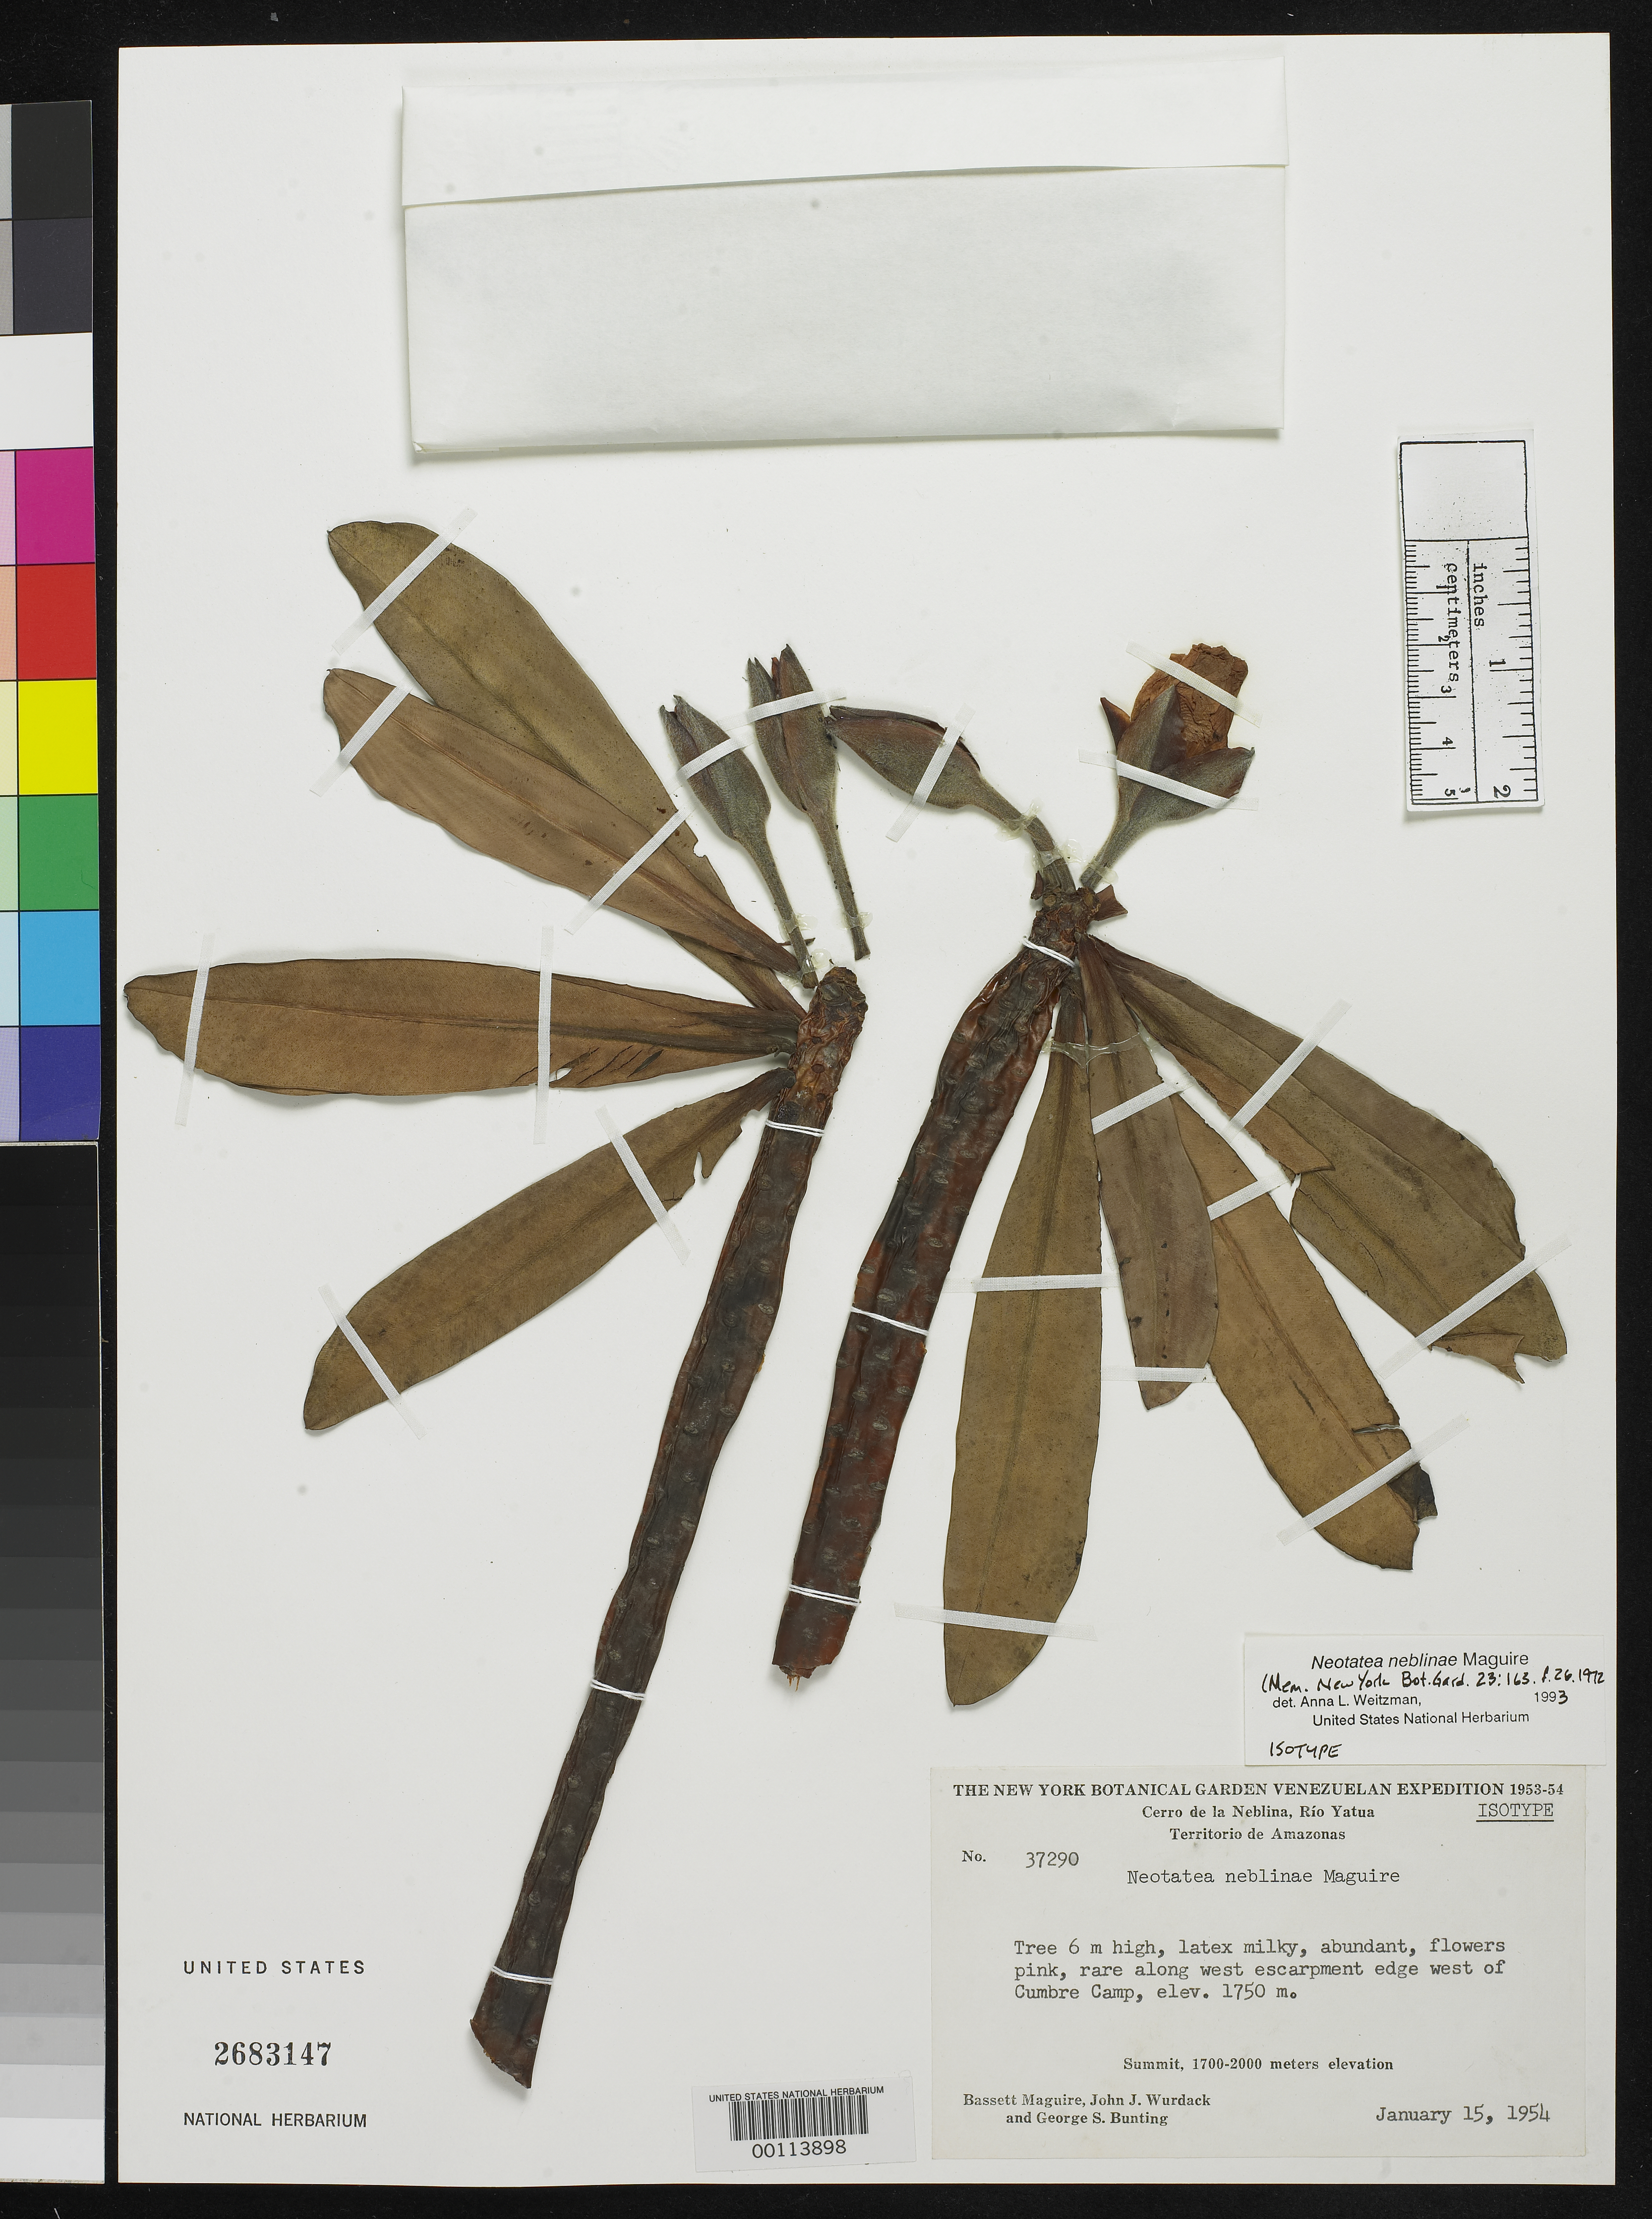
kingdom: Plantae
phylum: Tracheophyta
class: Magnoliopsida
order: Malpighiales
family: Calophyllaceae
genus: Neotatea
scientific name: Neotatea neblinae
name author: Maguire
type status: Isotype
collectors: B. Maguire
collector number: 37290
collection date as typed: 15 Jan 1954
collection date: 1954-01-15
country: Venezuela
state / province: Amazonas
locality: Cerro de La Neblina, Rio Yatua.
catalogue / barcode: US 2683147